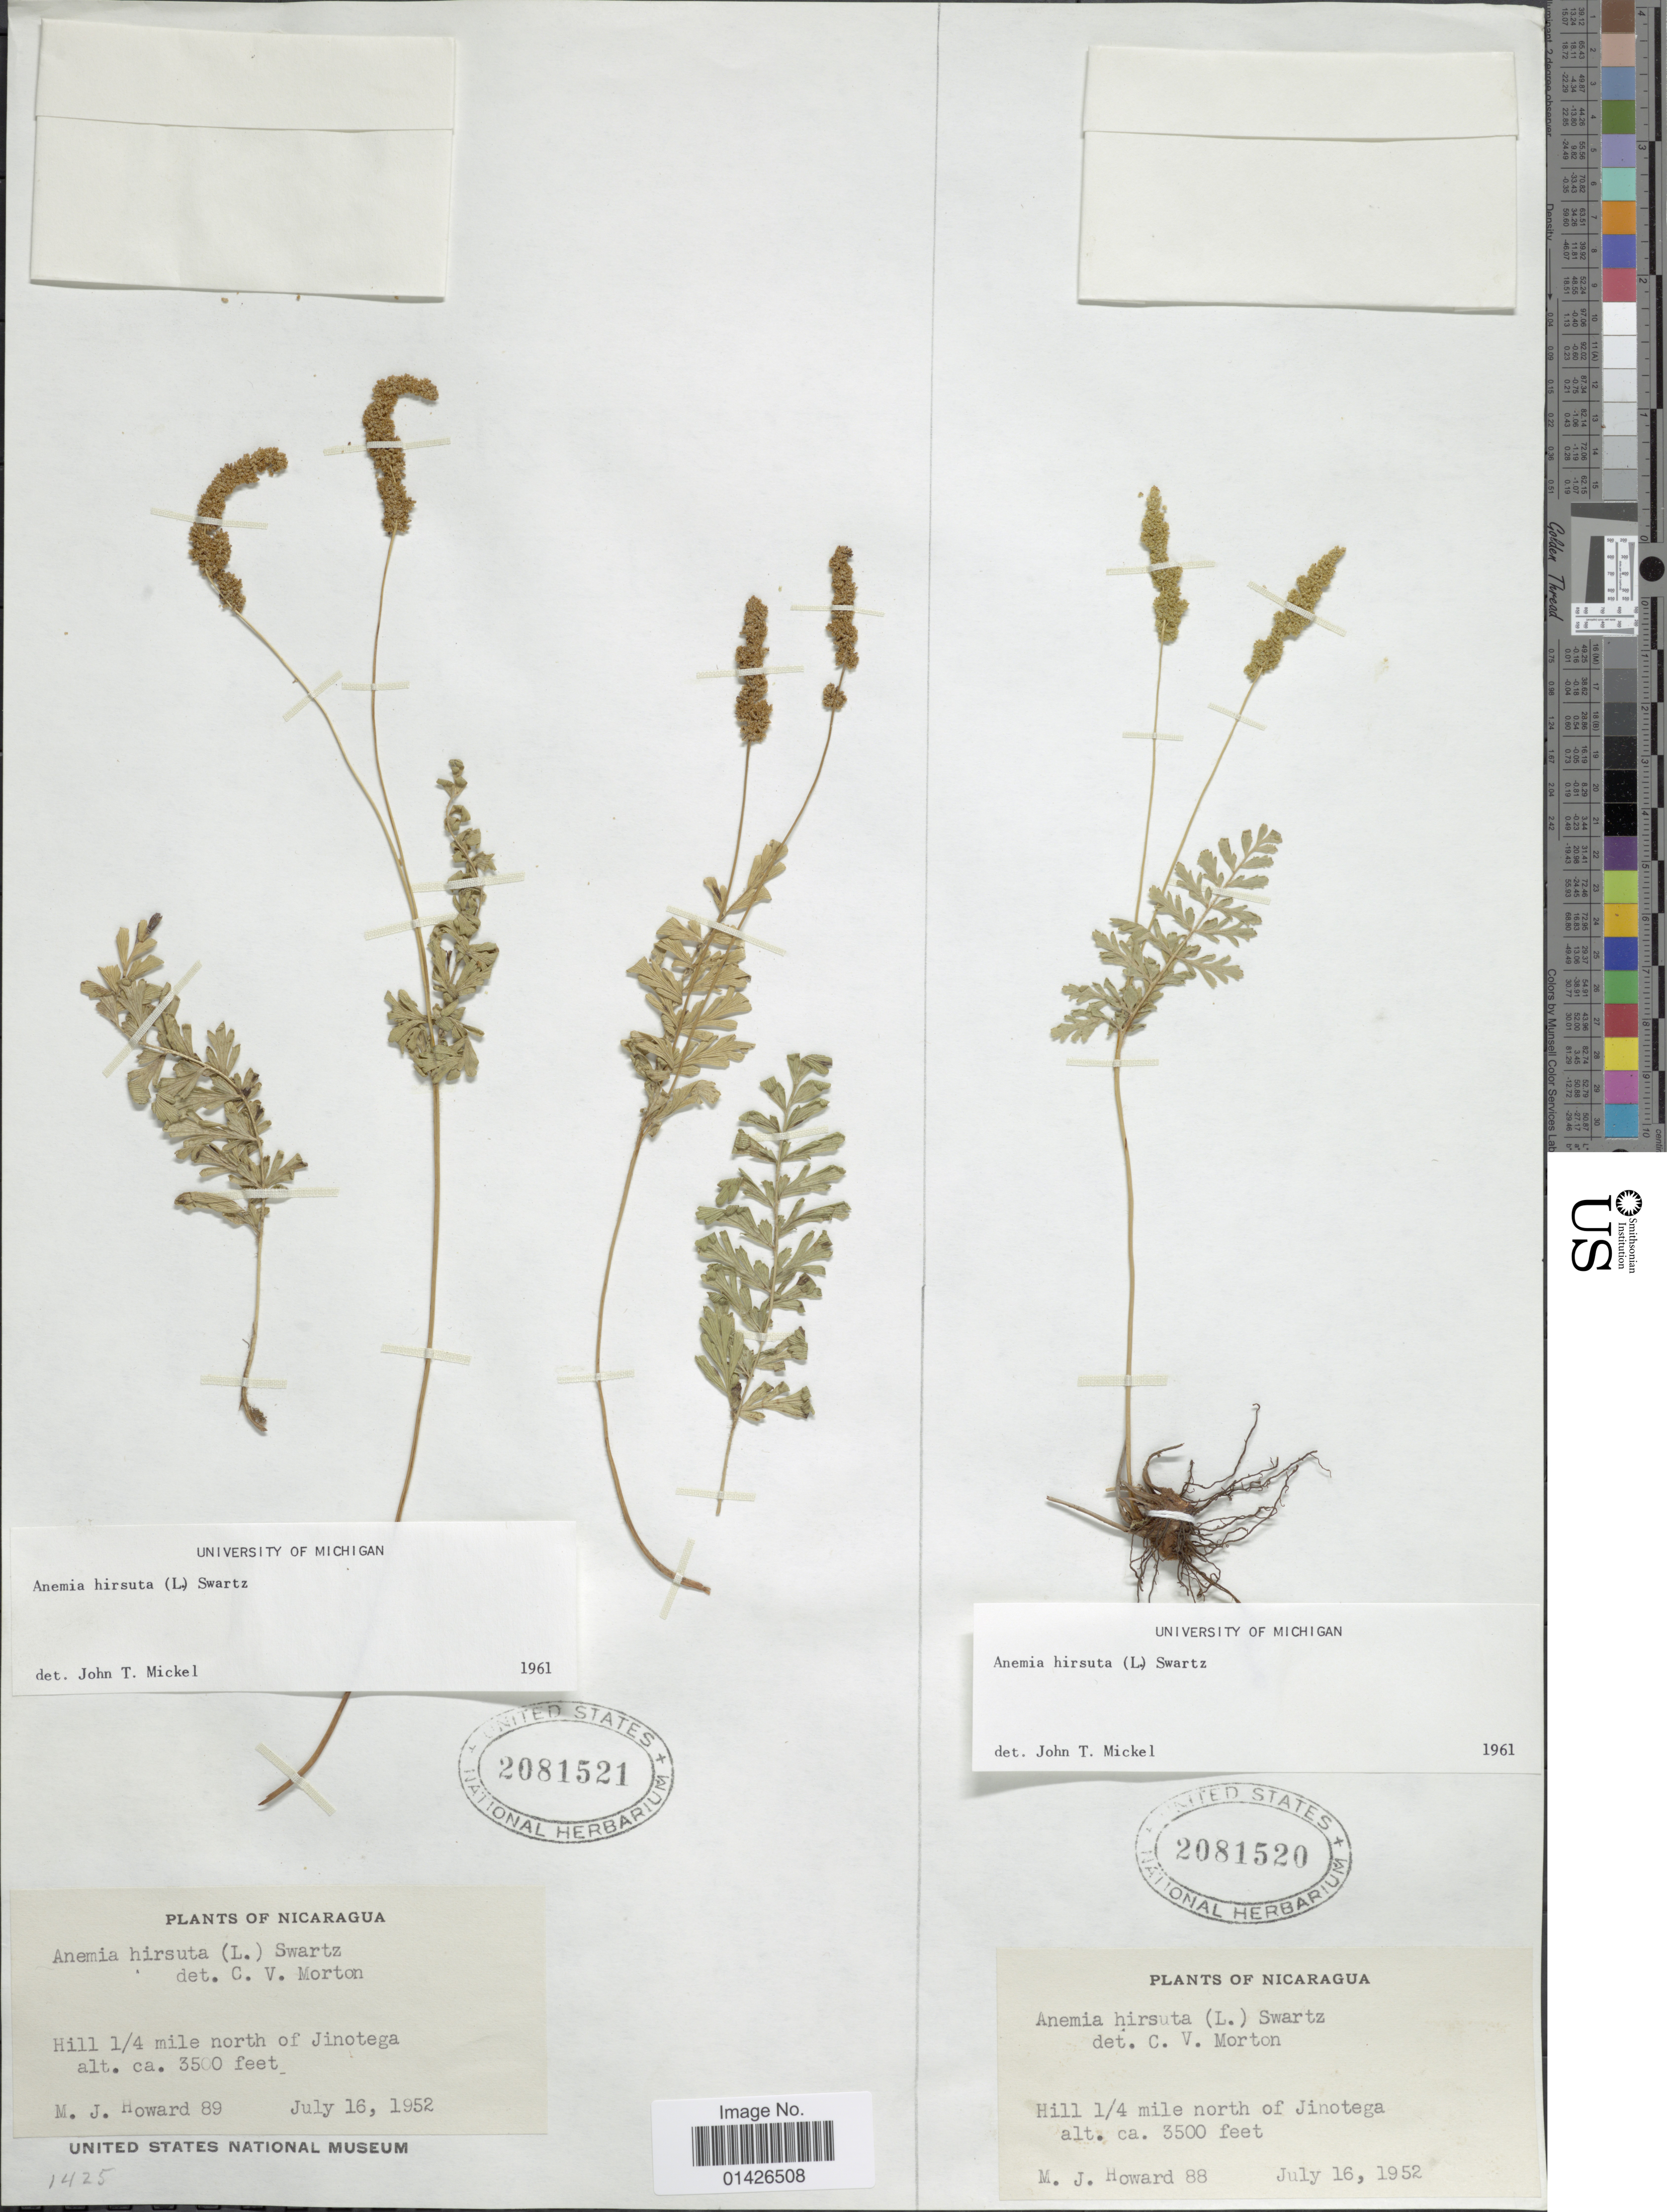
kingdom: Plantae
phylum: Tracheophyta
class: Polypodiopsida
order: Schizaeales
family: Anemiaceae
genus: Anemia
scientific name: Anemia hirsuta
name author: (L.) Sw.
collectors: M. Howard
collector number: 89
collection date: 1952-07-16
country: Nicaragua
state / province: Jinotega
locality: Hill ¼ mile north of Jinotega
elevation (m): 1067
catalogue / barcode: US 2081521